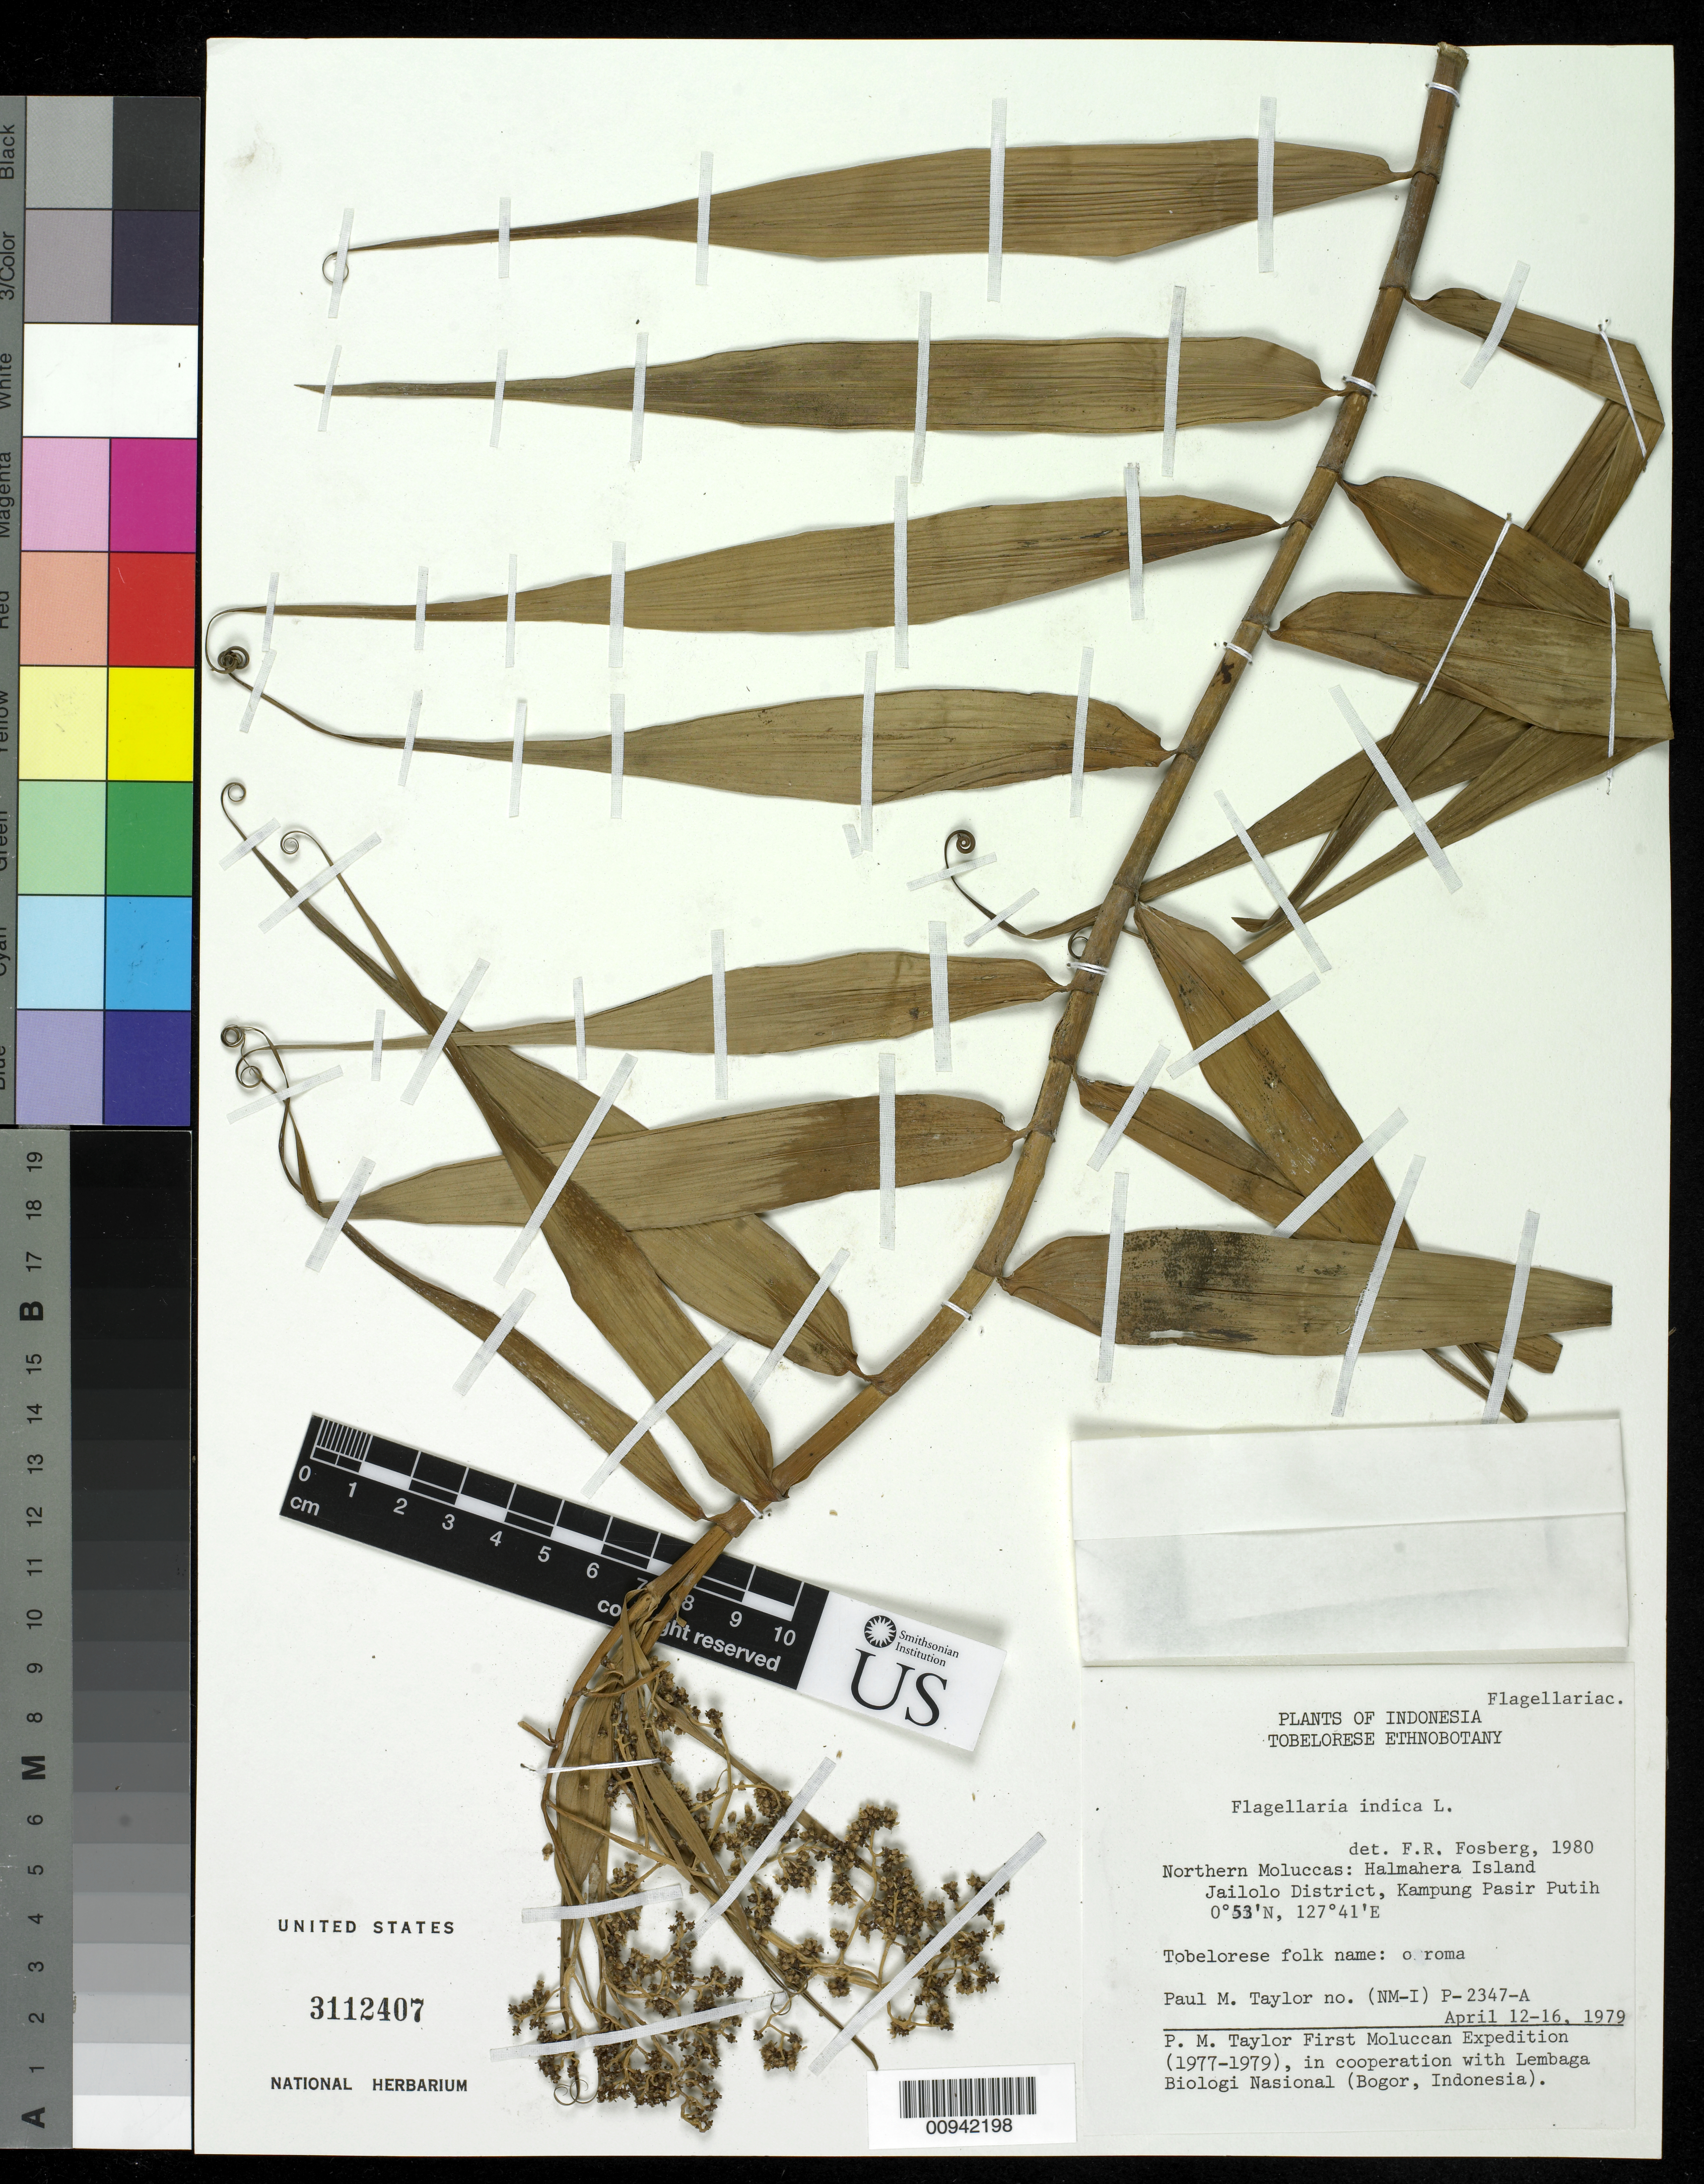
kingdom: Plantae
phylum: Tracheophyta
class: Liliopsida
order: Poales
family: Flagellariaceae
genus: Flagellaria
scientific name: Flagellaria indica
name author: L.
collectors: P. M. Taylor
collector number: P 2347 A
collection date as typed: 12 Apr 1979 to 16 Apr 1979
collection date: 1979-04-12/1979-04-16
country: Indonesia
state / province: Maluku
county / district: Maluku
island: Halmahera I.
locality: Northern Moluccas: Halmahera Island, Jailolo District, Kampung Pasir Putih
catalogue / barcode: US 3112407